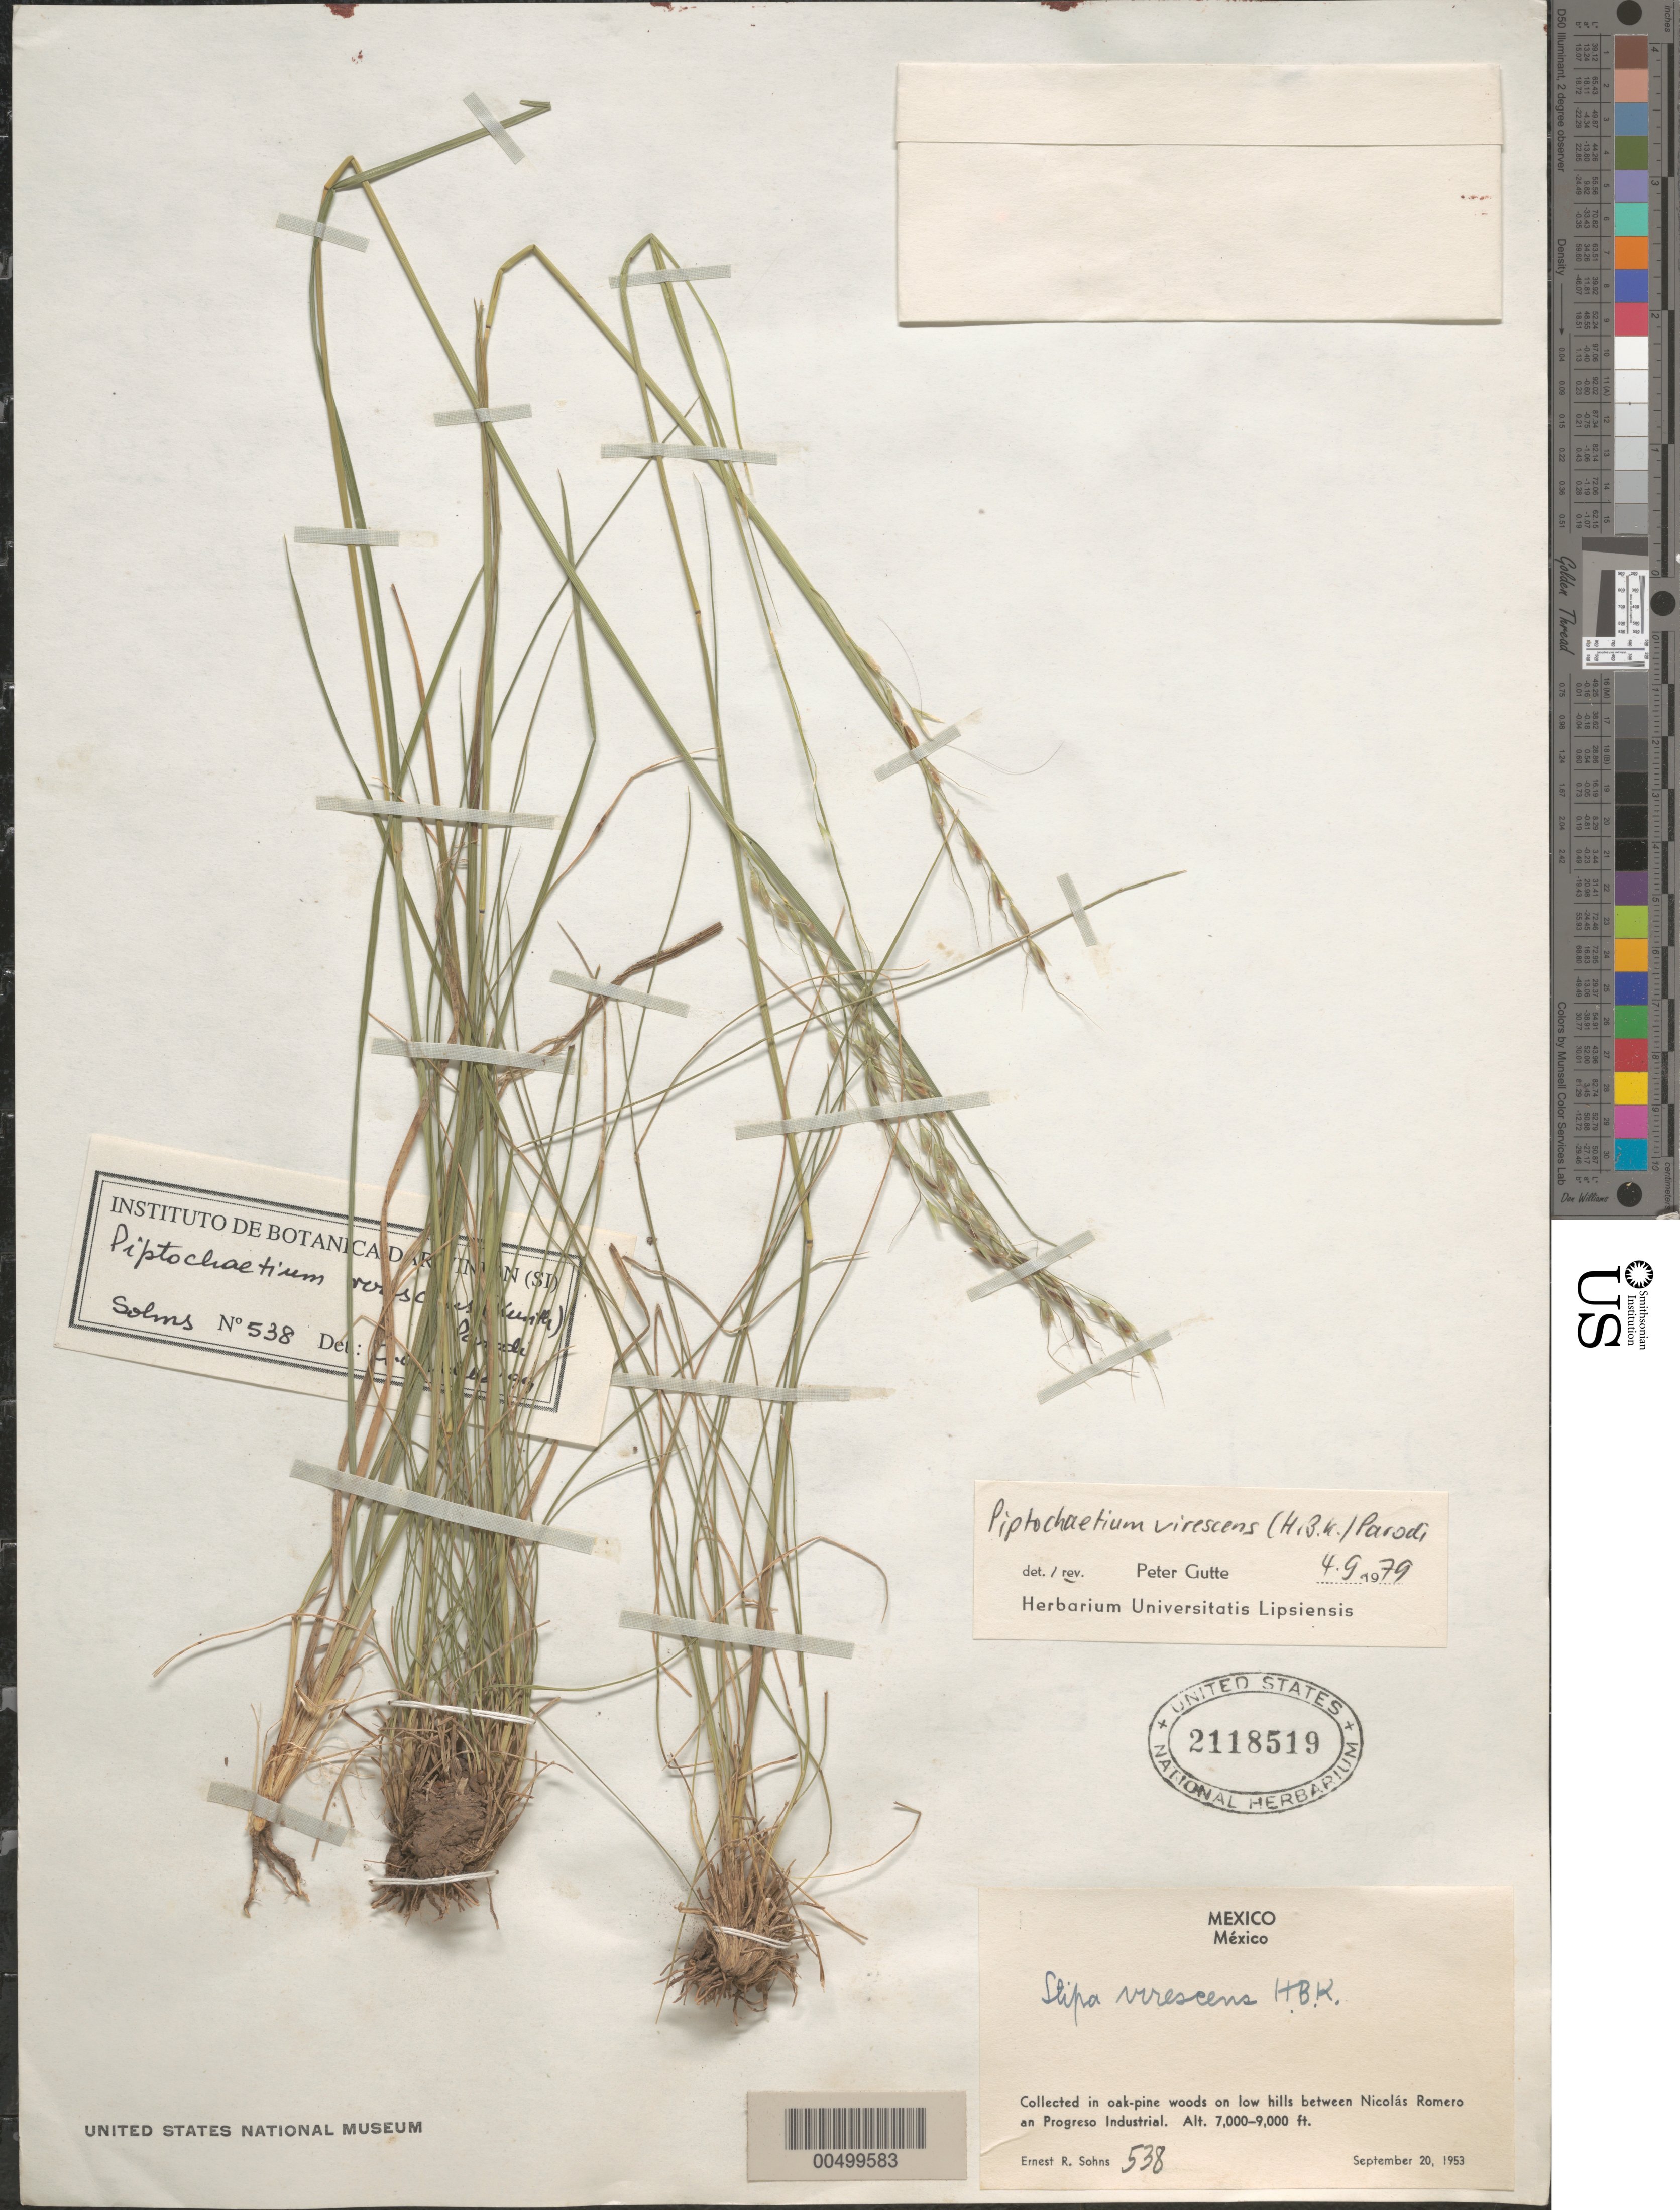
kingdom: Plantae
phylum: Tracheophyta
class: Liliopsida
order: Poales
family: Poaceae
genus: Piptochaetium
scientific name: Piptochaetium virescens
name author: (Kunth) Parodi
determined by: Gutte, P.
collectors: E. R. Sohns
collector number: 538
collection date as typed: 20 Sep 1953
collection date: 1953-09-20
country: Mexico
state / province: México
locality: Between Nicolás Romero & Progreso Industrial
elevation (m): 2134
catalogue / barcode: US 2118519